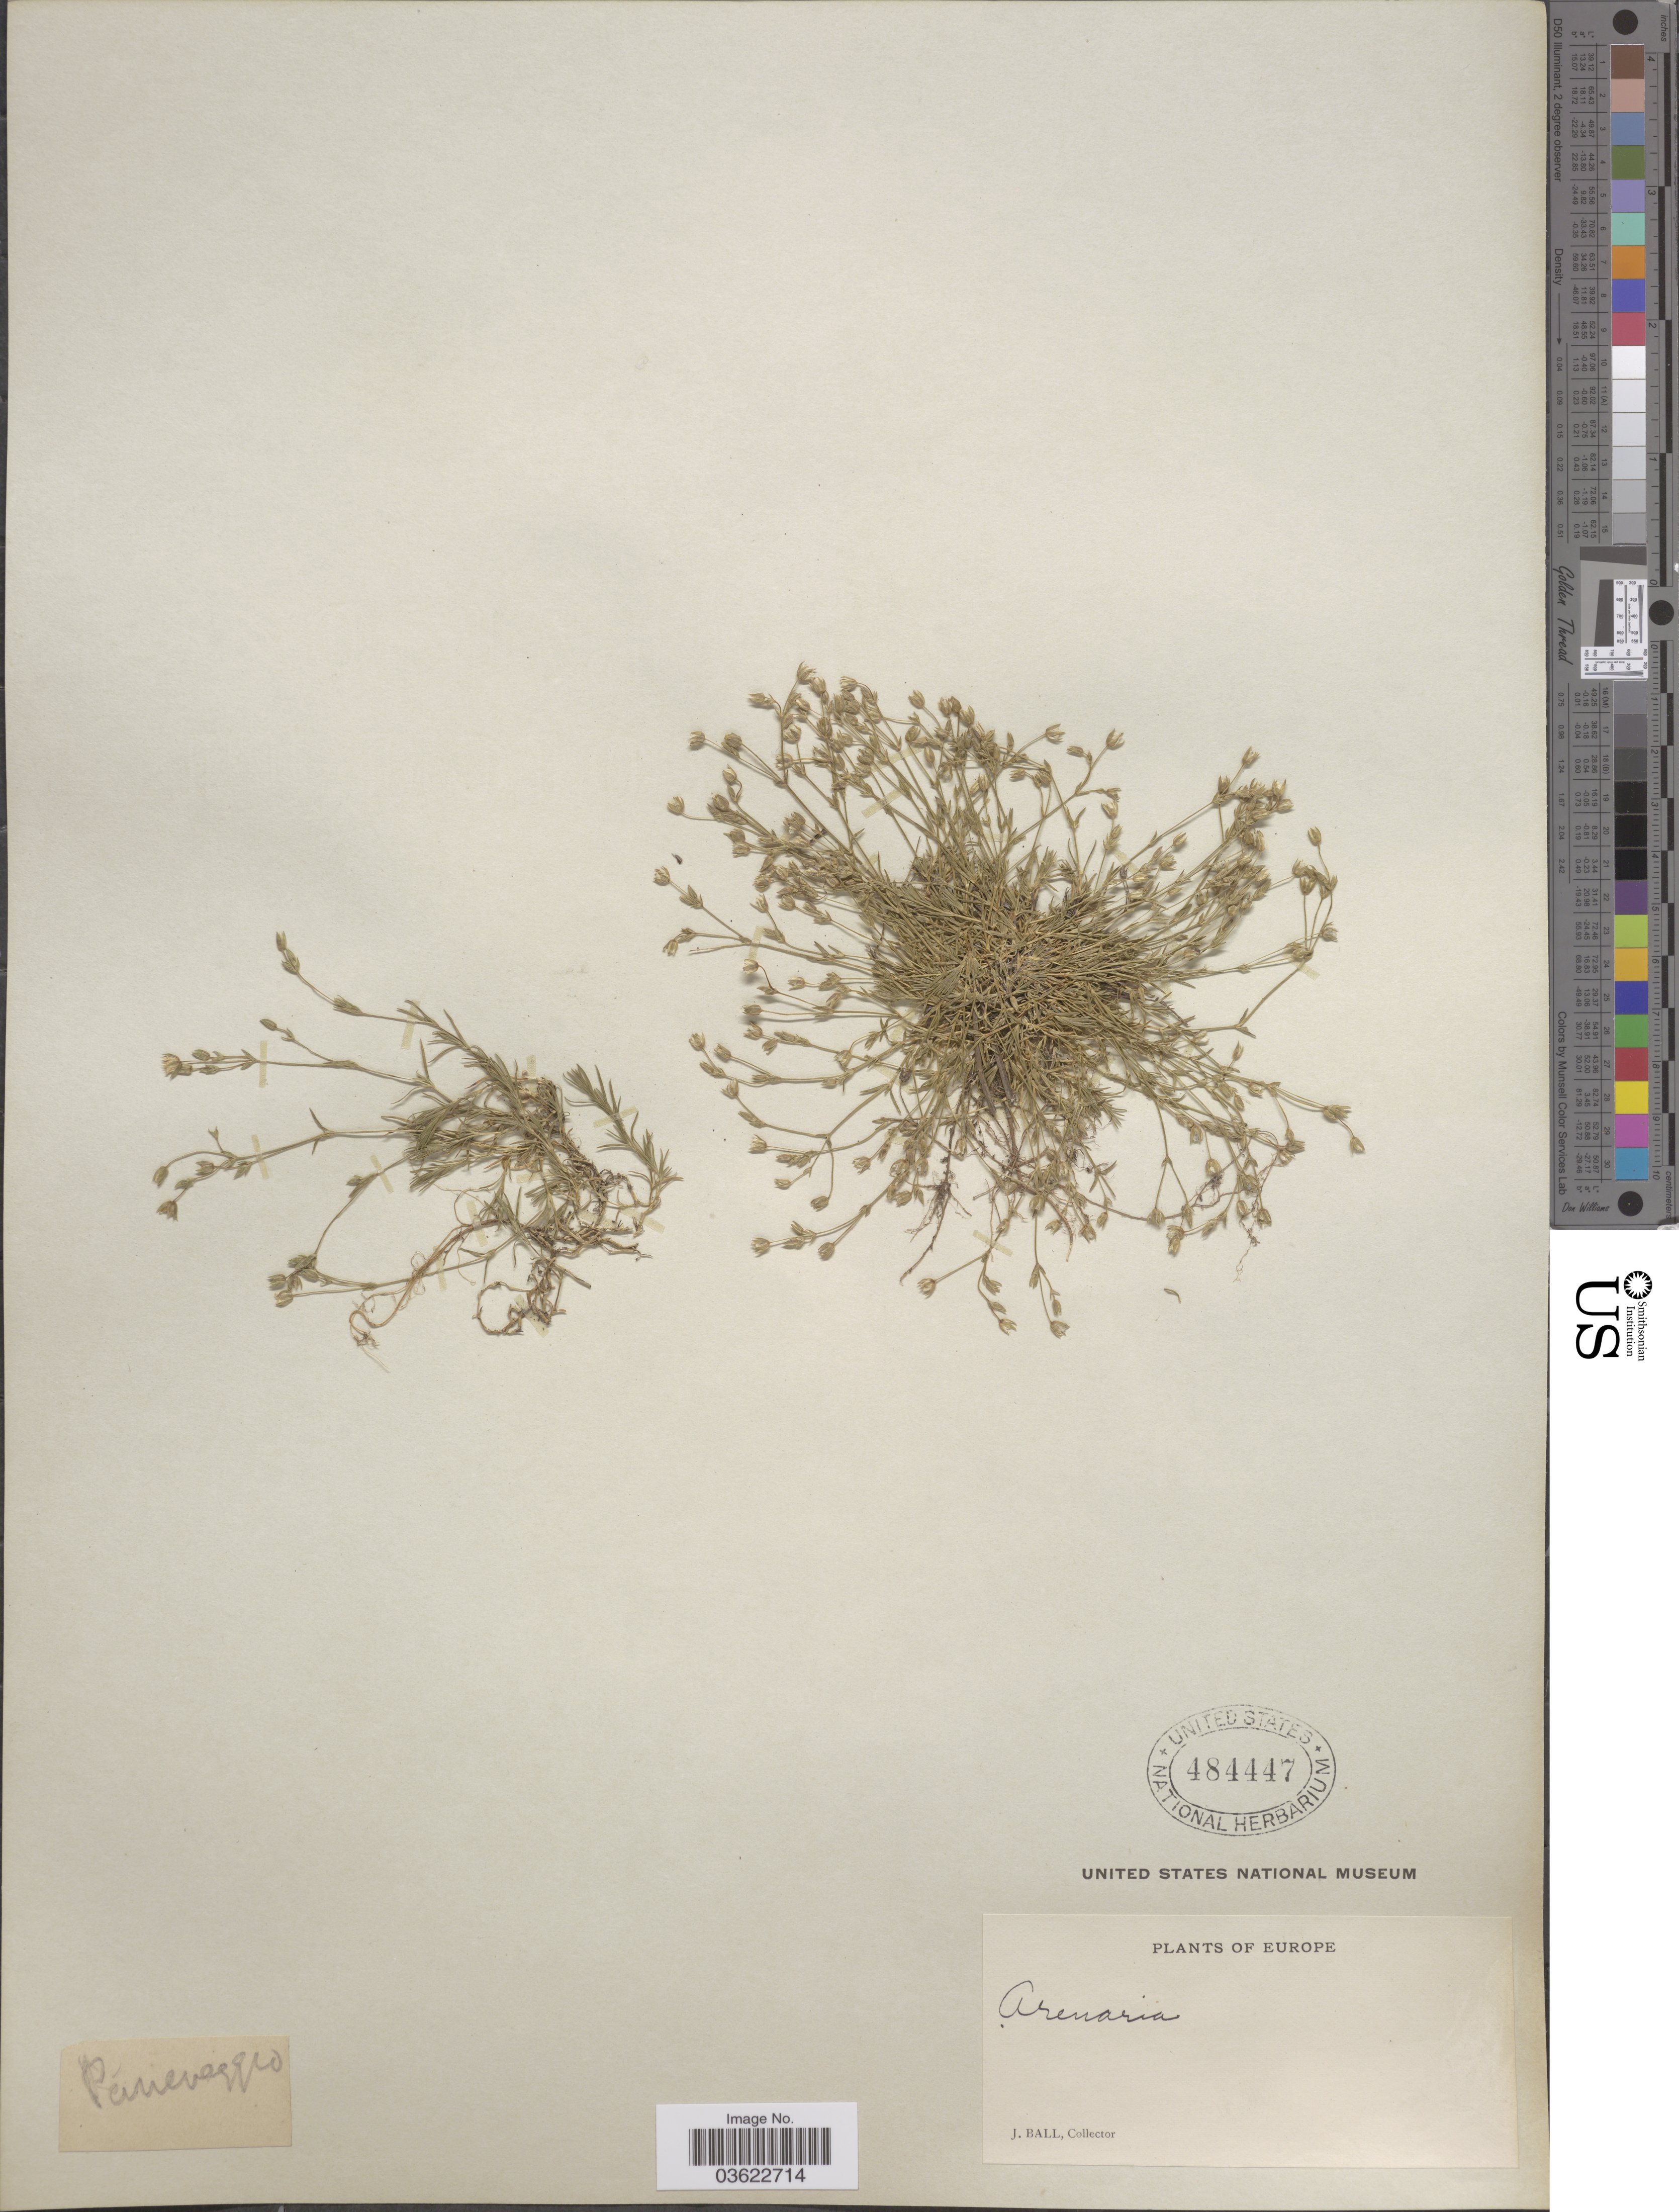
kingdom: Plantae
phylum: Tracheophyta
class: Magnoliopsida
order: Caryophyllales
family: Caryophyllaceae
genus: Arenaria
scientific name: Arenaria sp.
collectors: J. Ball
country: Italy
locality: Europe. Paneveggio.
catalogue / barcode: US 484447